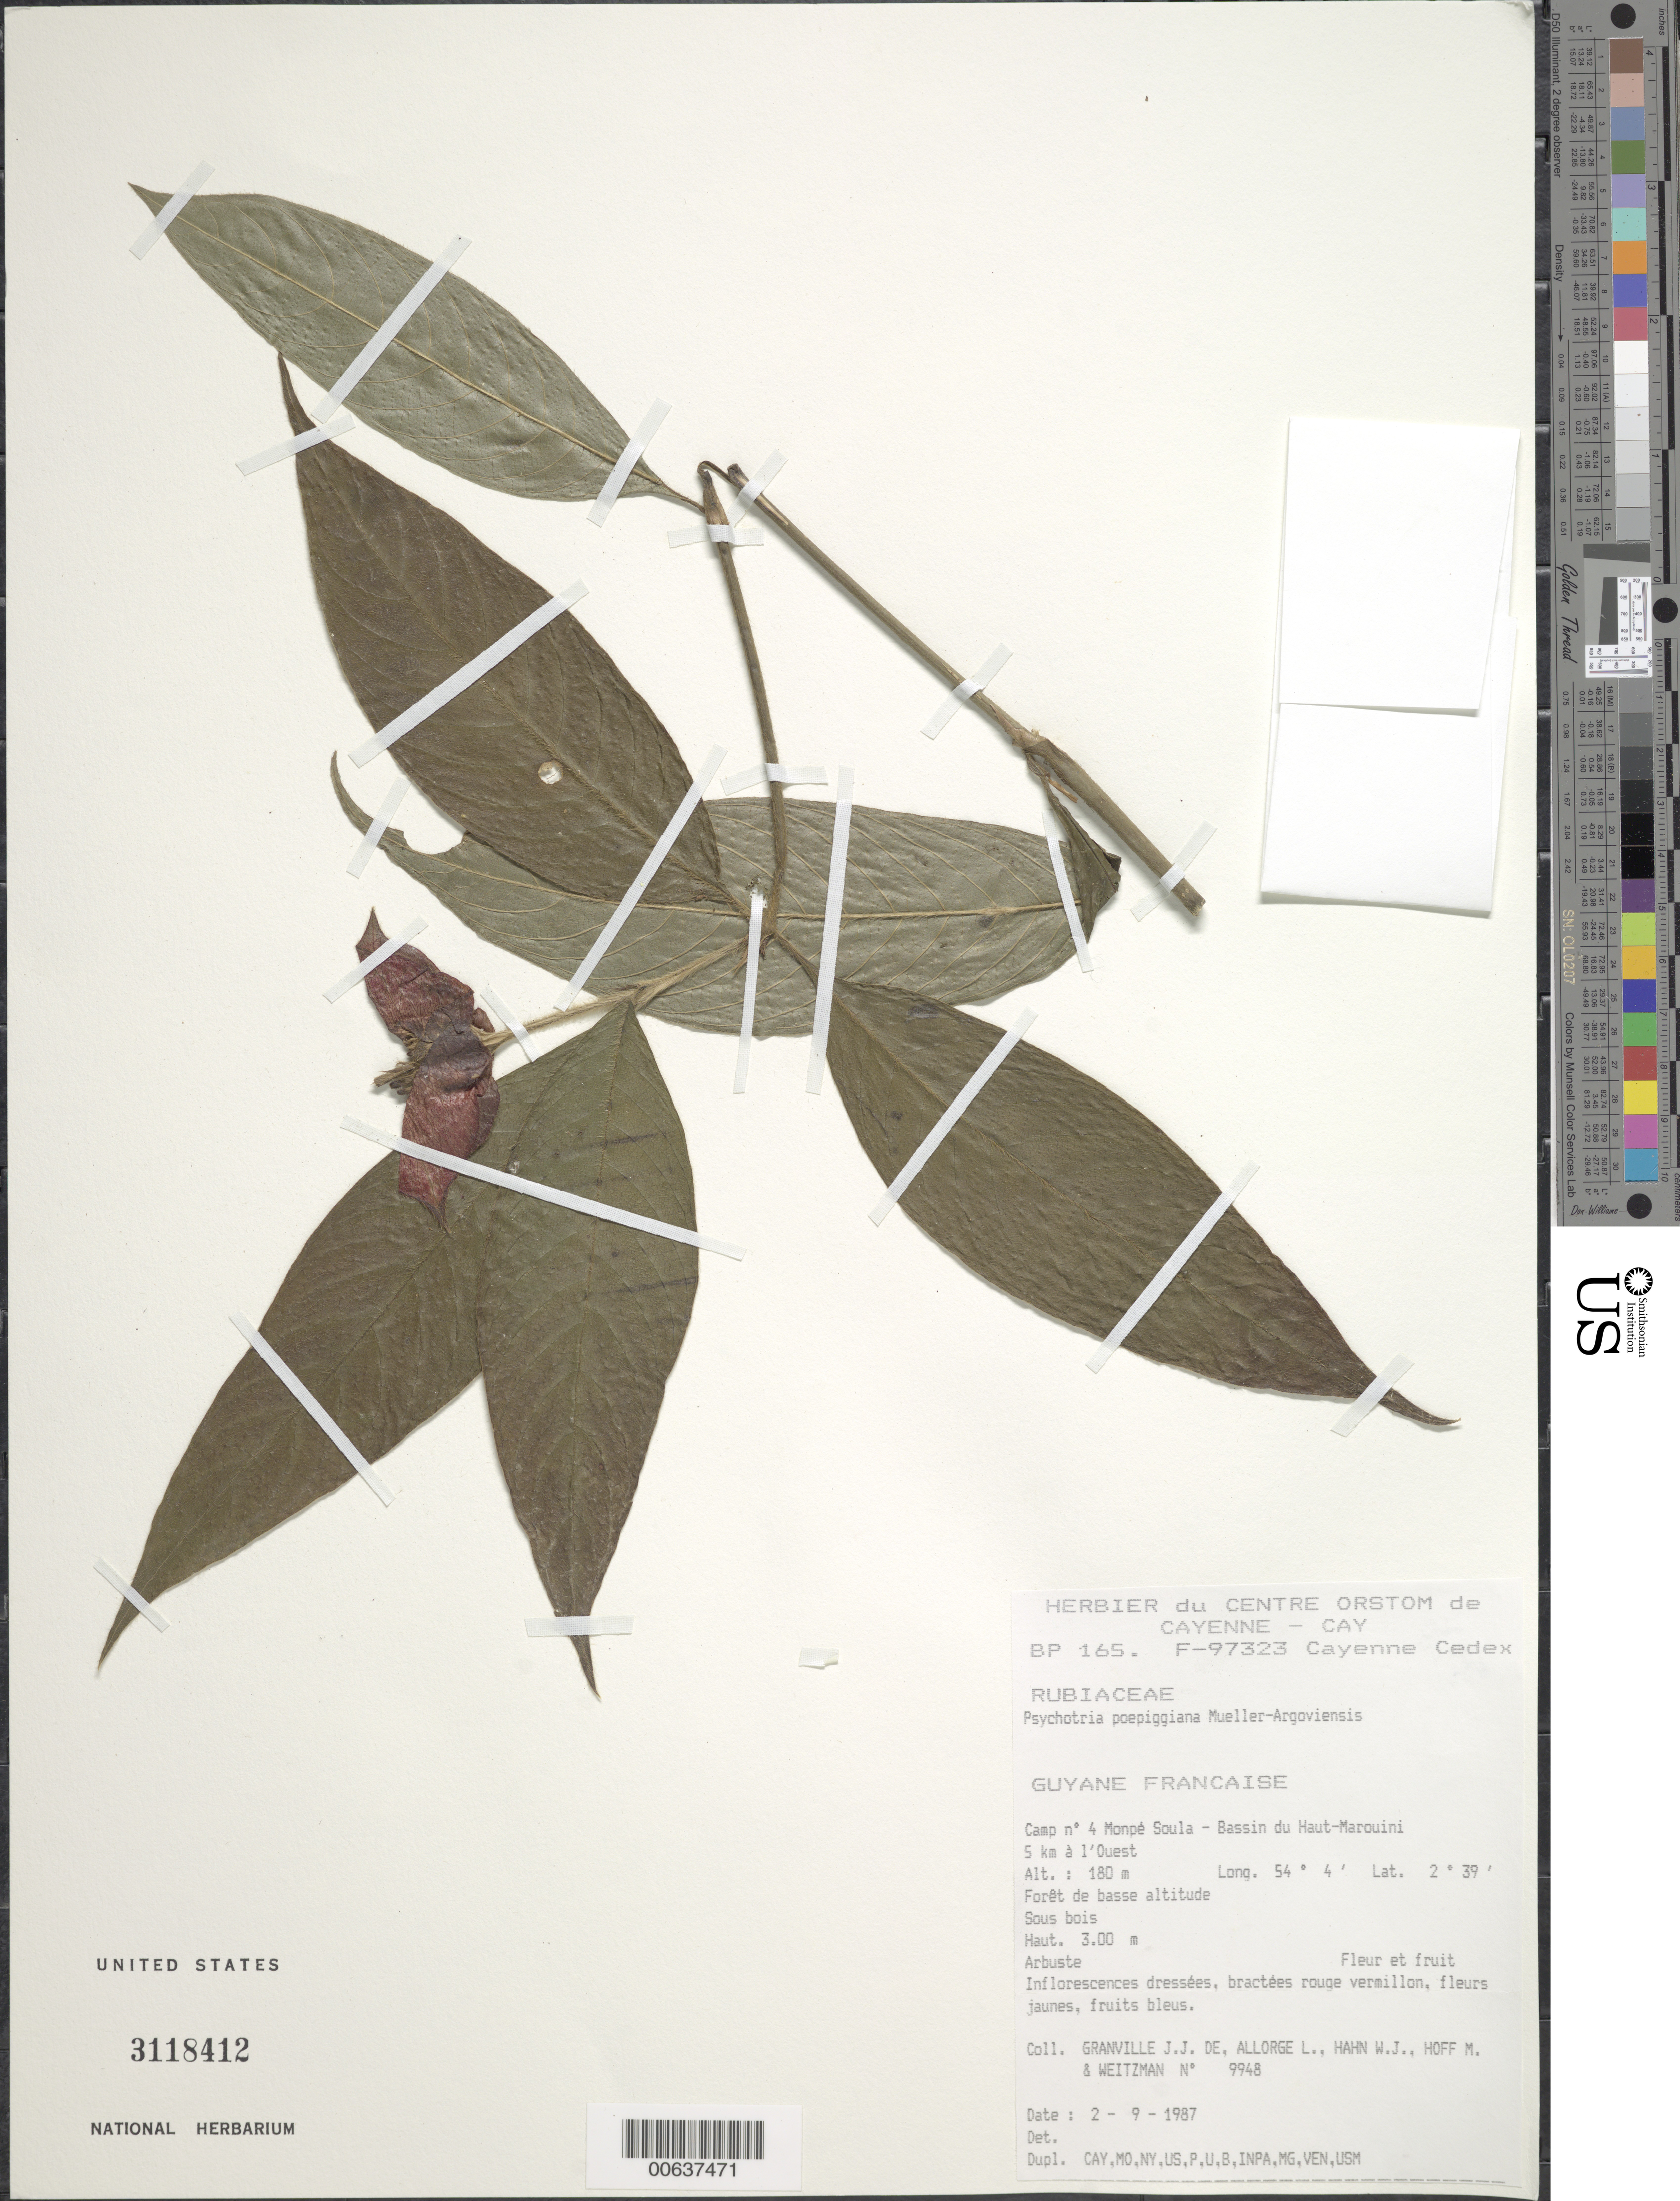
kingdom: Plantae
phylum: Tracheophyta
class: Magnoliopsida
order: Gentianales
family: Rubiaceae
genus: Palicourea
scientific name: Palicourea tomentosa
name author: (Aubl.) Borhidi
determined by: Kirkbride, J. H., Jr.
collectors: J.-J. de Granville, L. Allorge, W. J. Hahn, M. Hoff & A. L. Weitzman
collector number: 9948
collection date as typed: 2-Sep-87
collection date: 1987-09-02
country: French Guiana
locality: Monpé Soula, Camp #4, Bassin du Haut-Marouini, 5 km to W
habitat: Forêt de basse altitude, sous bois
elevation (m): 180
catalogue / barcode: US 3118412